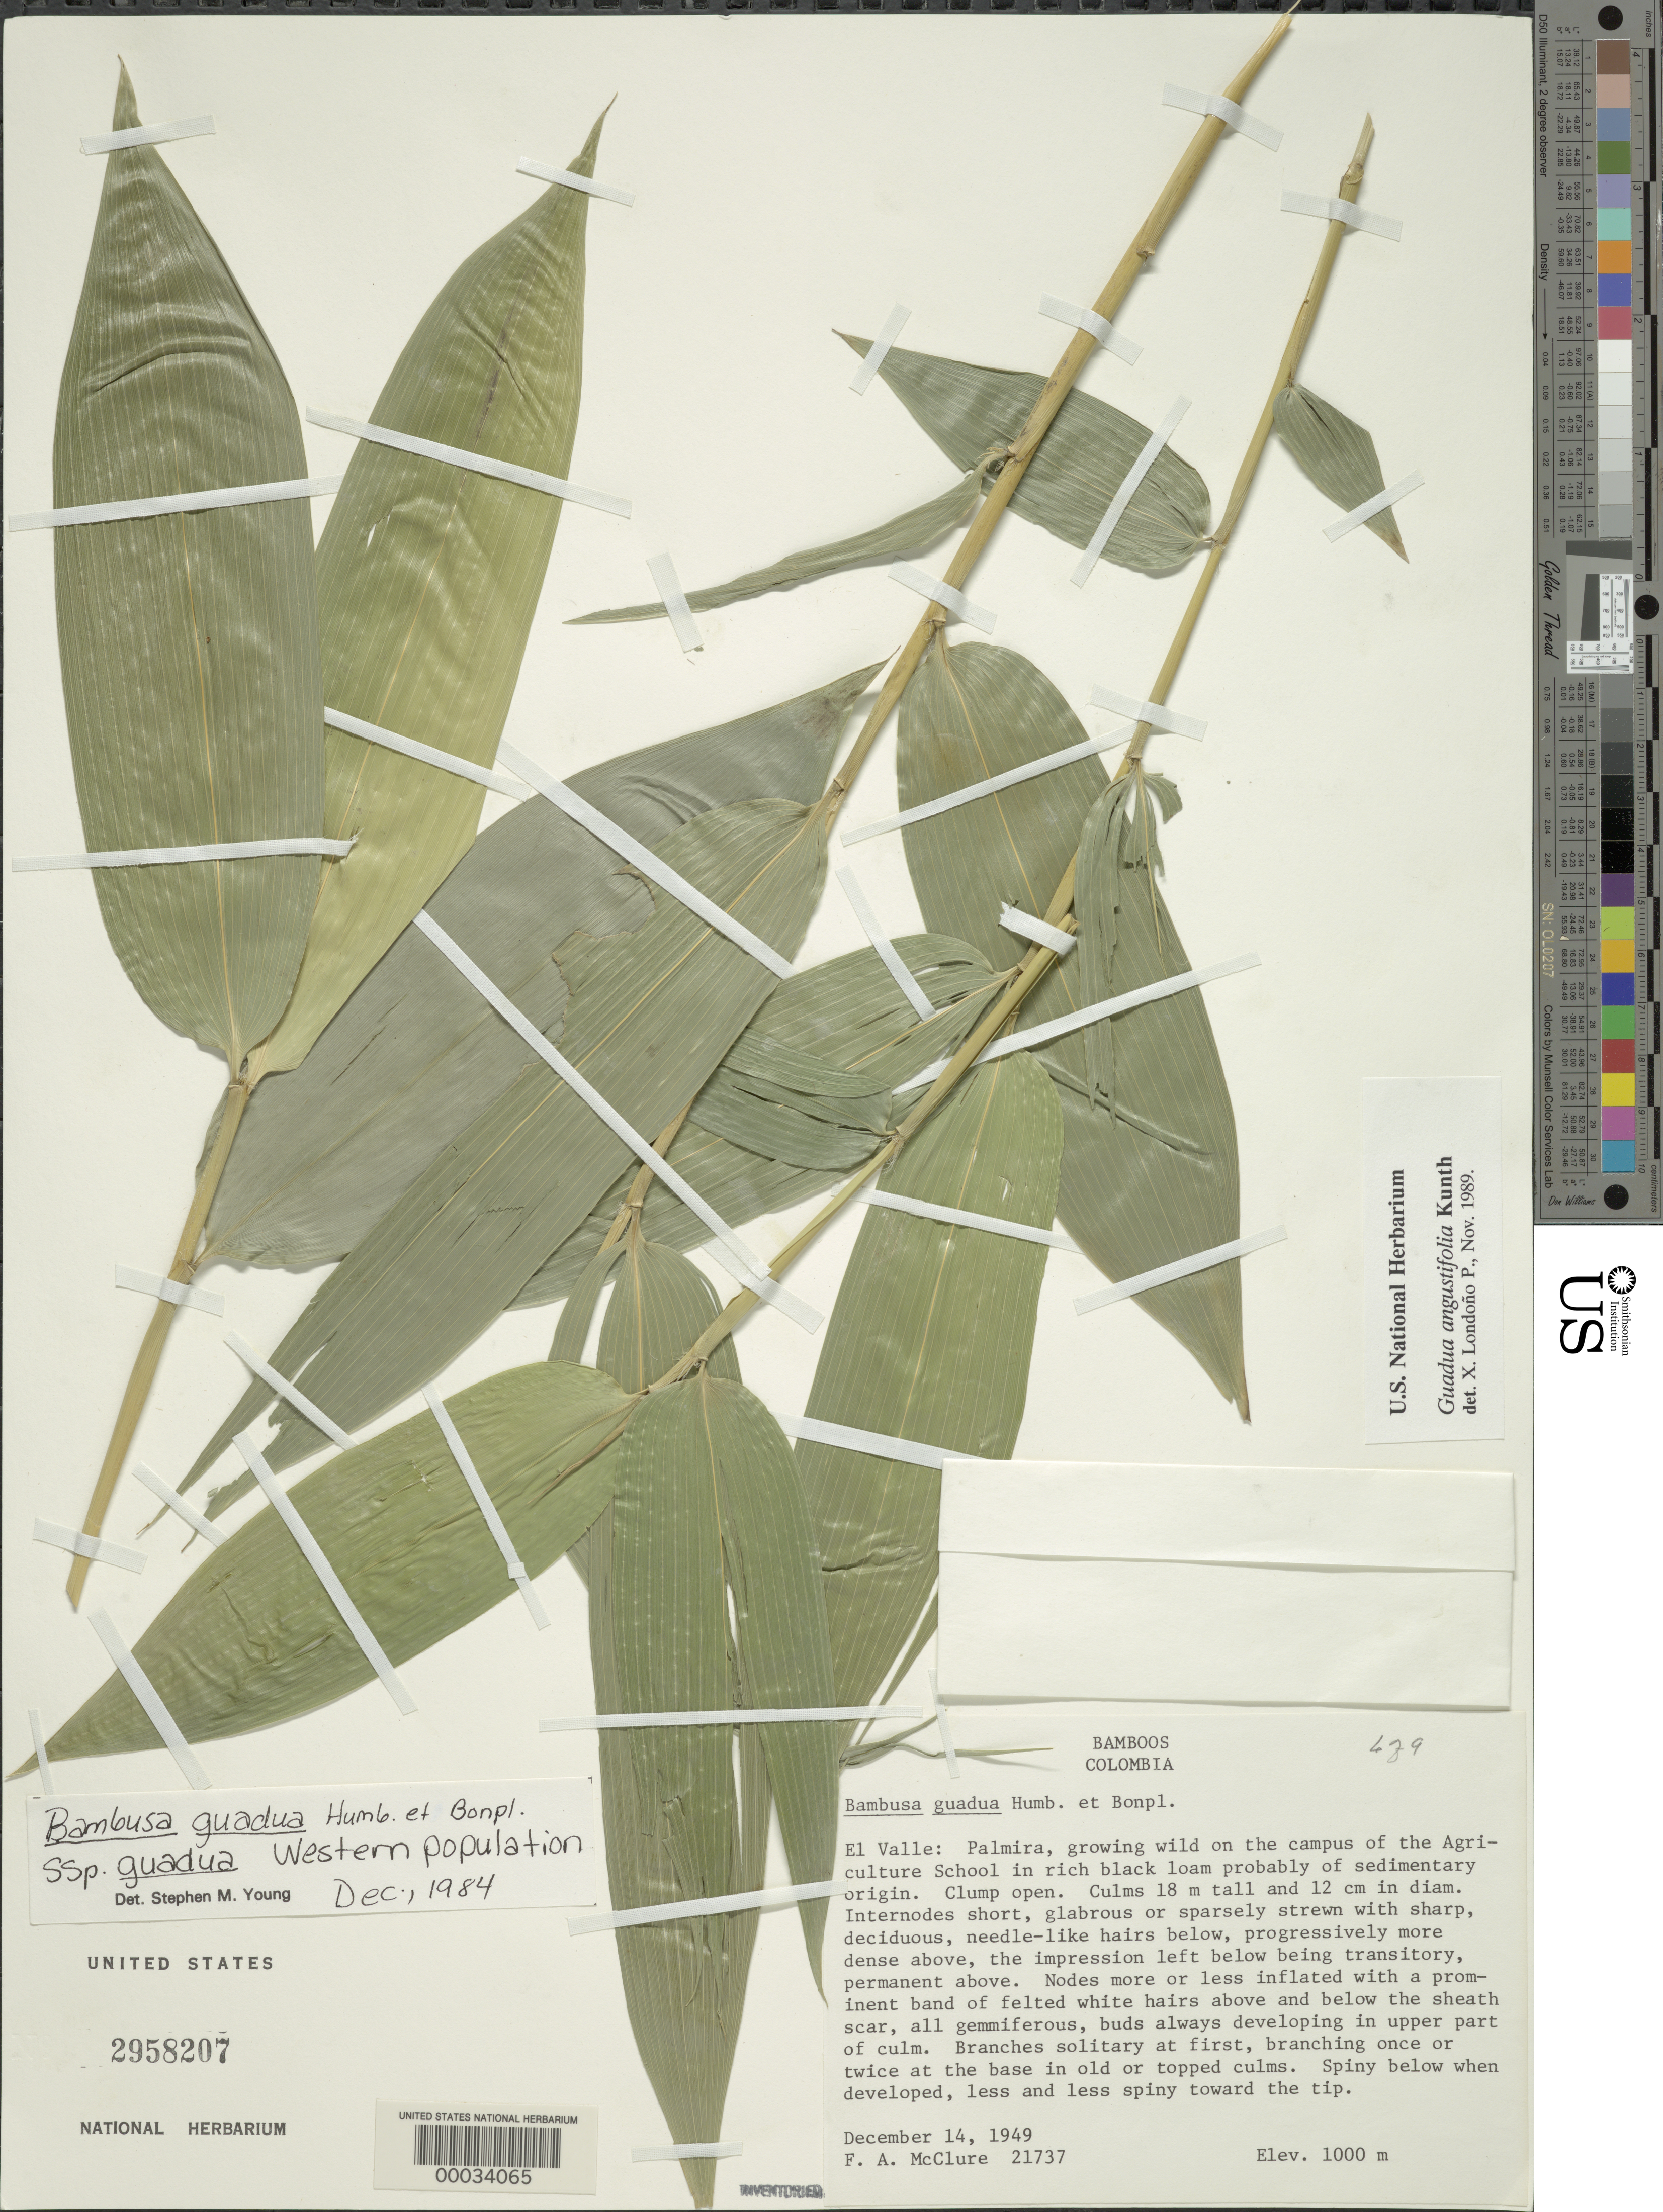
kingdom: Plantae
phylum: Tracheophyta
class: Liliopsida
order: Poales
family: Poaceae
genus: Guadua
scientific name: Guadua angustifolia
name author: Kunth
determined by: Londoño, X., (TULV), Jardin Botanico "Juan Maria Cespedes"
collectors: F. A. McClure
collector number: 21737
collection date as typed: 14 Dec 1949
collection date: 1949-12-14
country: Colombia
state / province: Valle del Cauca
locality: Palmira, campus of agricultural school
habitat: Rich black loam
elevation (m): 1000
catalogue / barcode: US 2958207